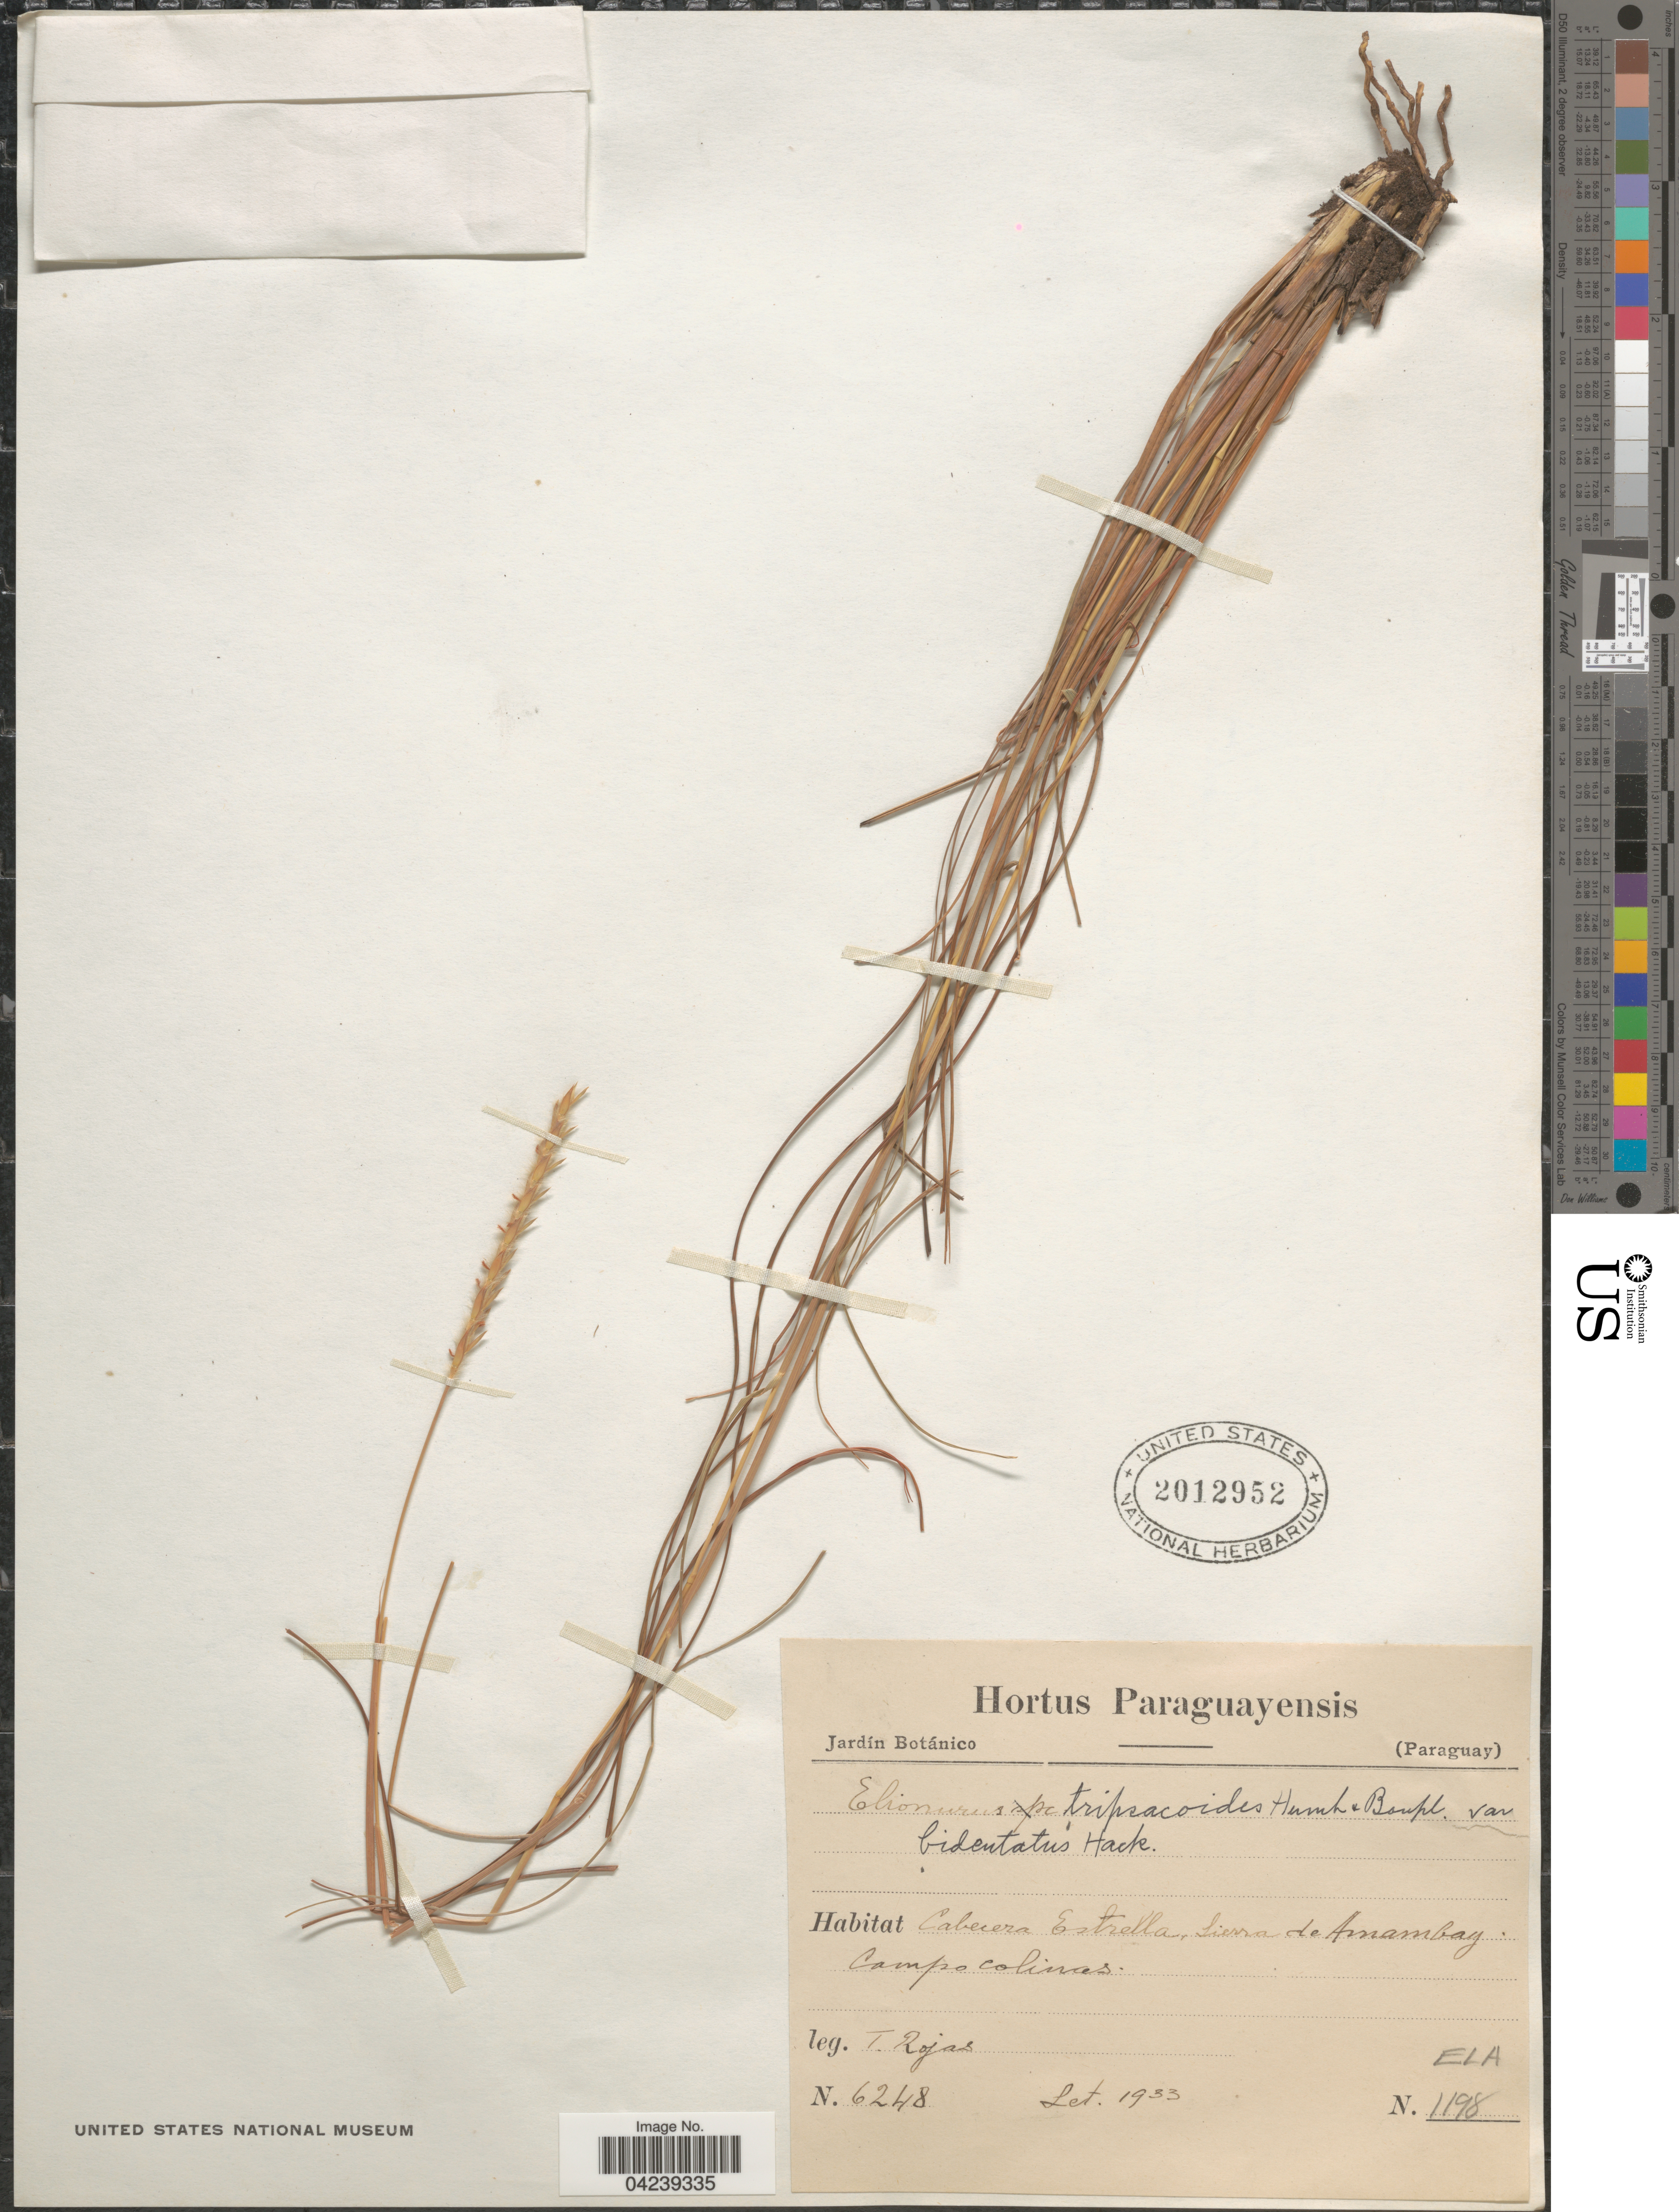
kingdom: Plantae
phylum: Tracheophyta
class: Liliopsida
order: Poales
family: Poaceae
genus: Elionurus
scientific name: Elionurus tripsacoides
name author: Humb. & Bonpl. ex Willd.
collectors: T. Rojas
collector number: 6248/1198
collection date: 1933-09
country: Paraguay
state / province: Amambay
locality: Cabecera Estrella, Sierra de Amambay. Campo colinas.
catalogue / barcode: US 2012952